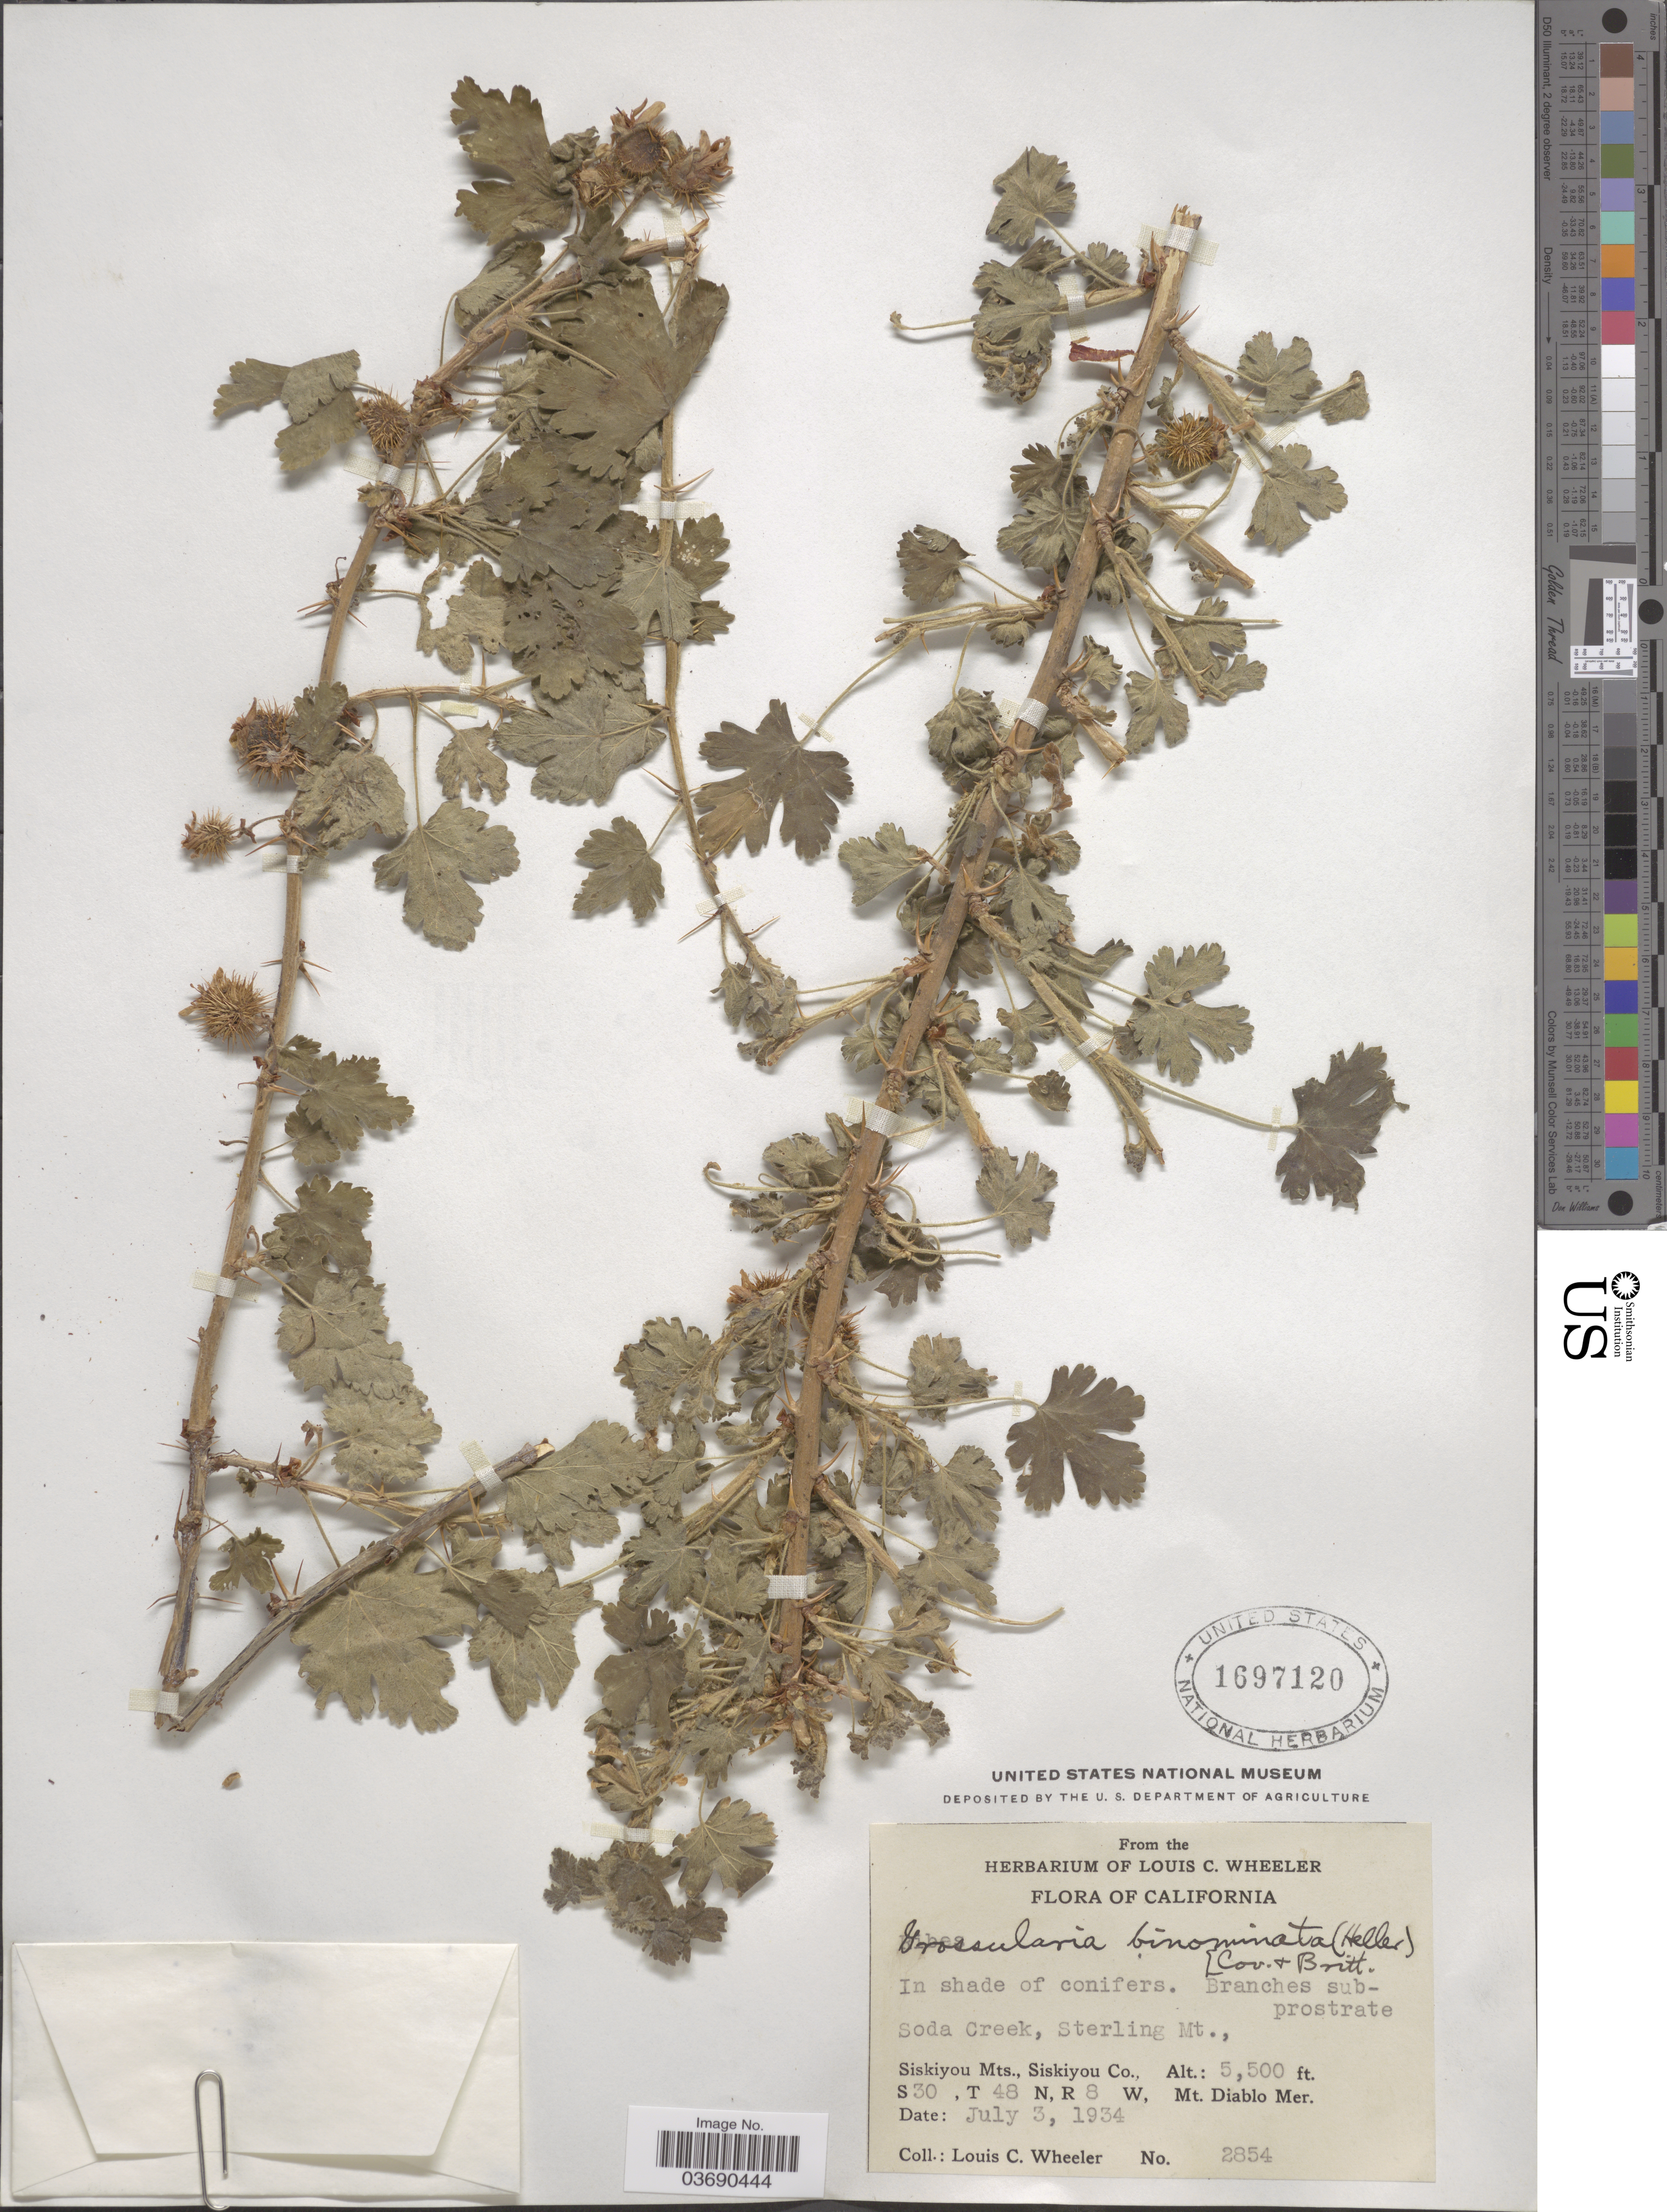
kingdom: Plantae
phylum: Tracheophyta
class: Magnoliopsida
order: Saxifragales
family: Grossulariaceae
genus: Ribes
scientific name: Ribes binominatum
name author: A. Heller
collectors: L. C. Wheeler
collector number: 2854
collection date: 1934-07-03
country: United States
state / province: California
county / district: Siskiyou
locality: Soda Creek, Sterling Mt., Siskiyou Mts., Siskiyou Co., S 30, R 48 N, R 8 W, Mt. Diablo Mer.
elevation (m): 1676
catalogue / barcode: US 1697120